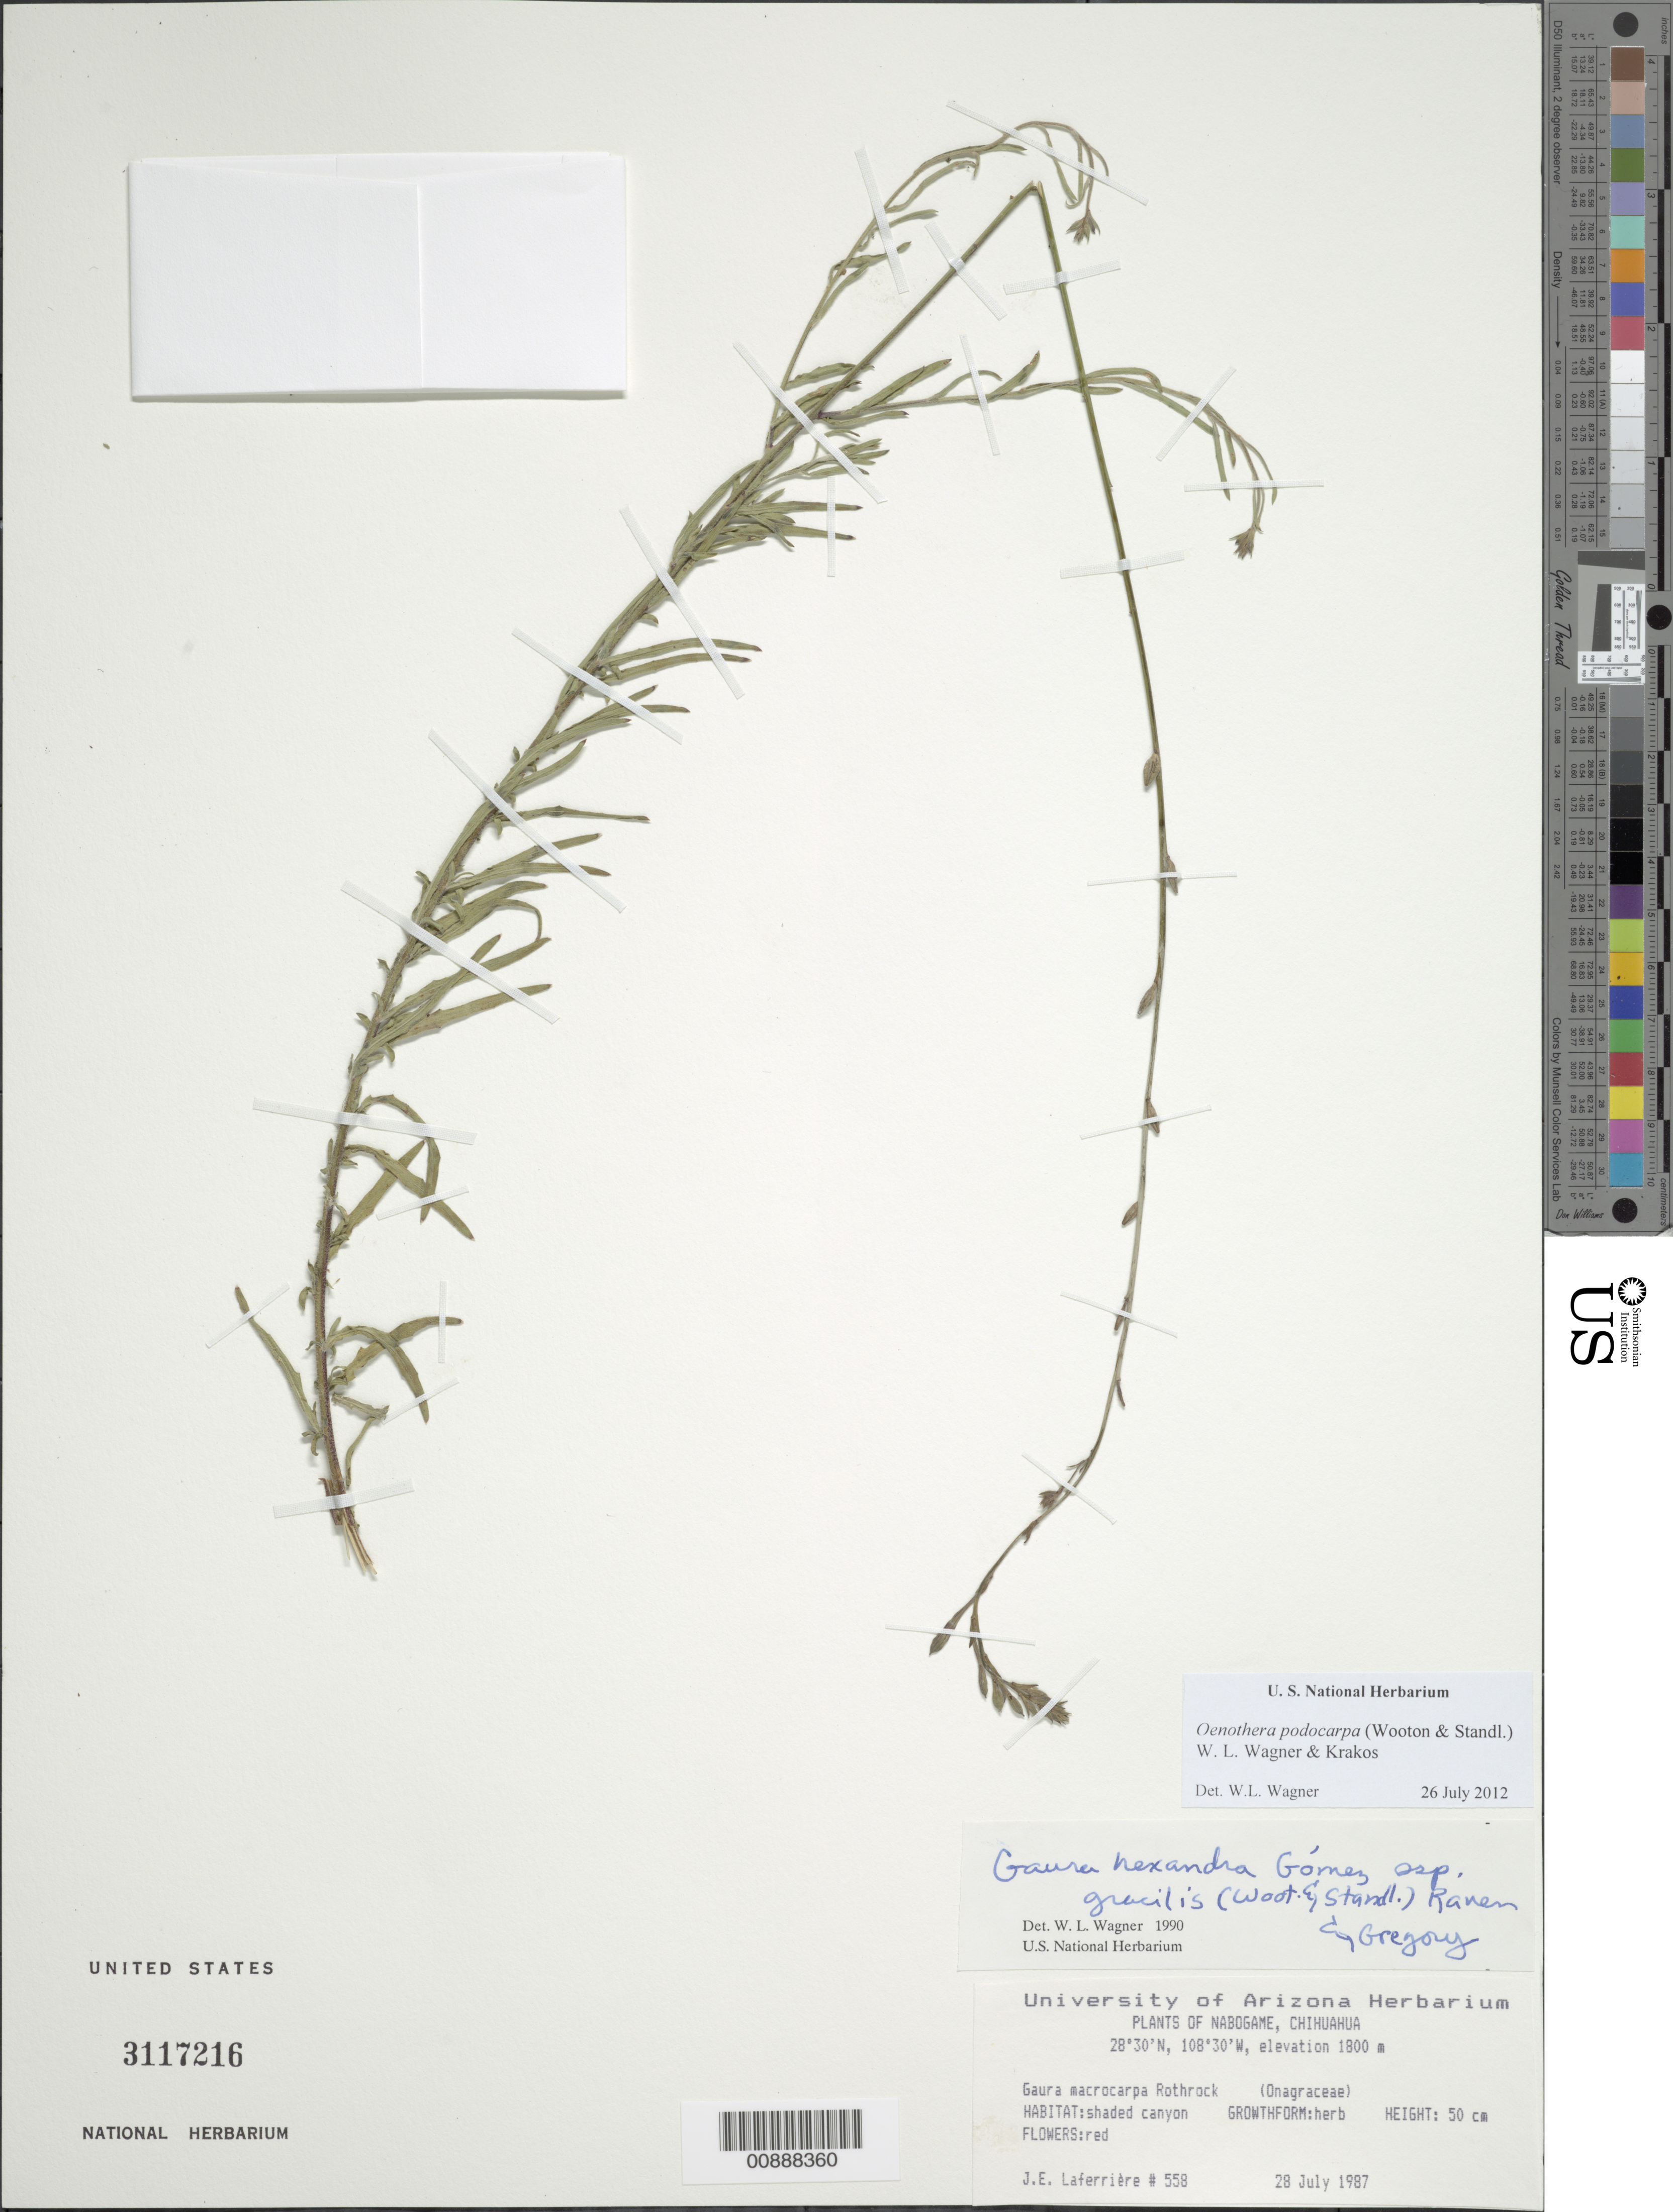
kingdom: Plantae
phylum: Tracheophyta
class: Magnoliopsida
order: Myrtales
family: Onagraceae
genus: Oenothera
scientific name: Oenothera podocarpa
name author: (Wooton & Standl.) Krakos & W.L. Wagner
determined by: Wagner, W. L., (BOT), Smithsonian Institution - National Museum of Natural History (UNITED STATES)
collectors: J. E. Laferrière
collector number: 558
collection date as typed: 28 Jul 1987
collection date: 1987-07-28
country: Mexico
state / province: Chihuahua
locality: Nabogame, Chihuahua.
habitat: Shaded canyon.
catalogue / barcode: US 3117216